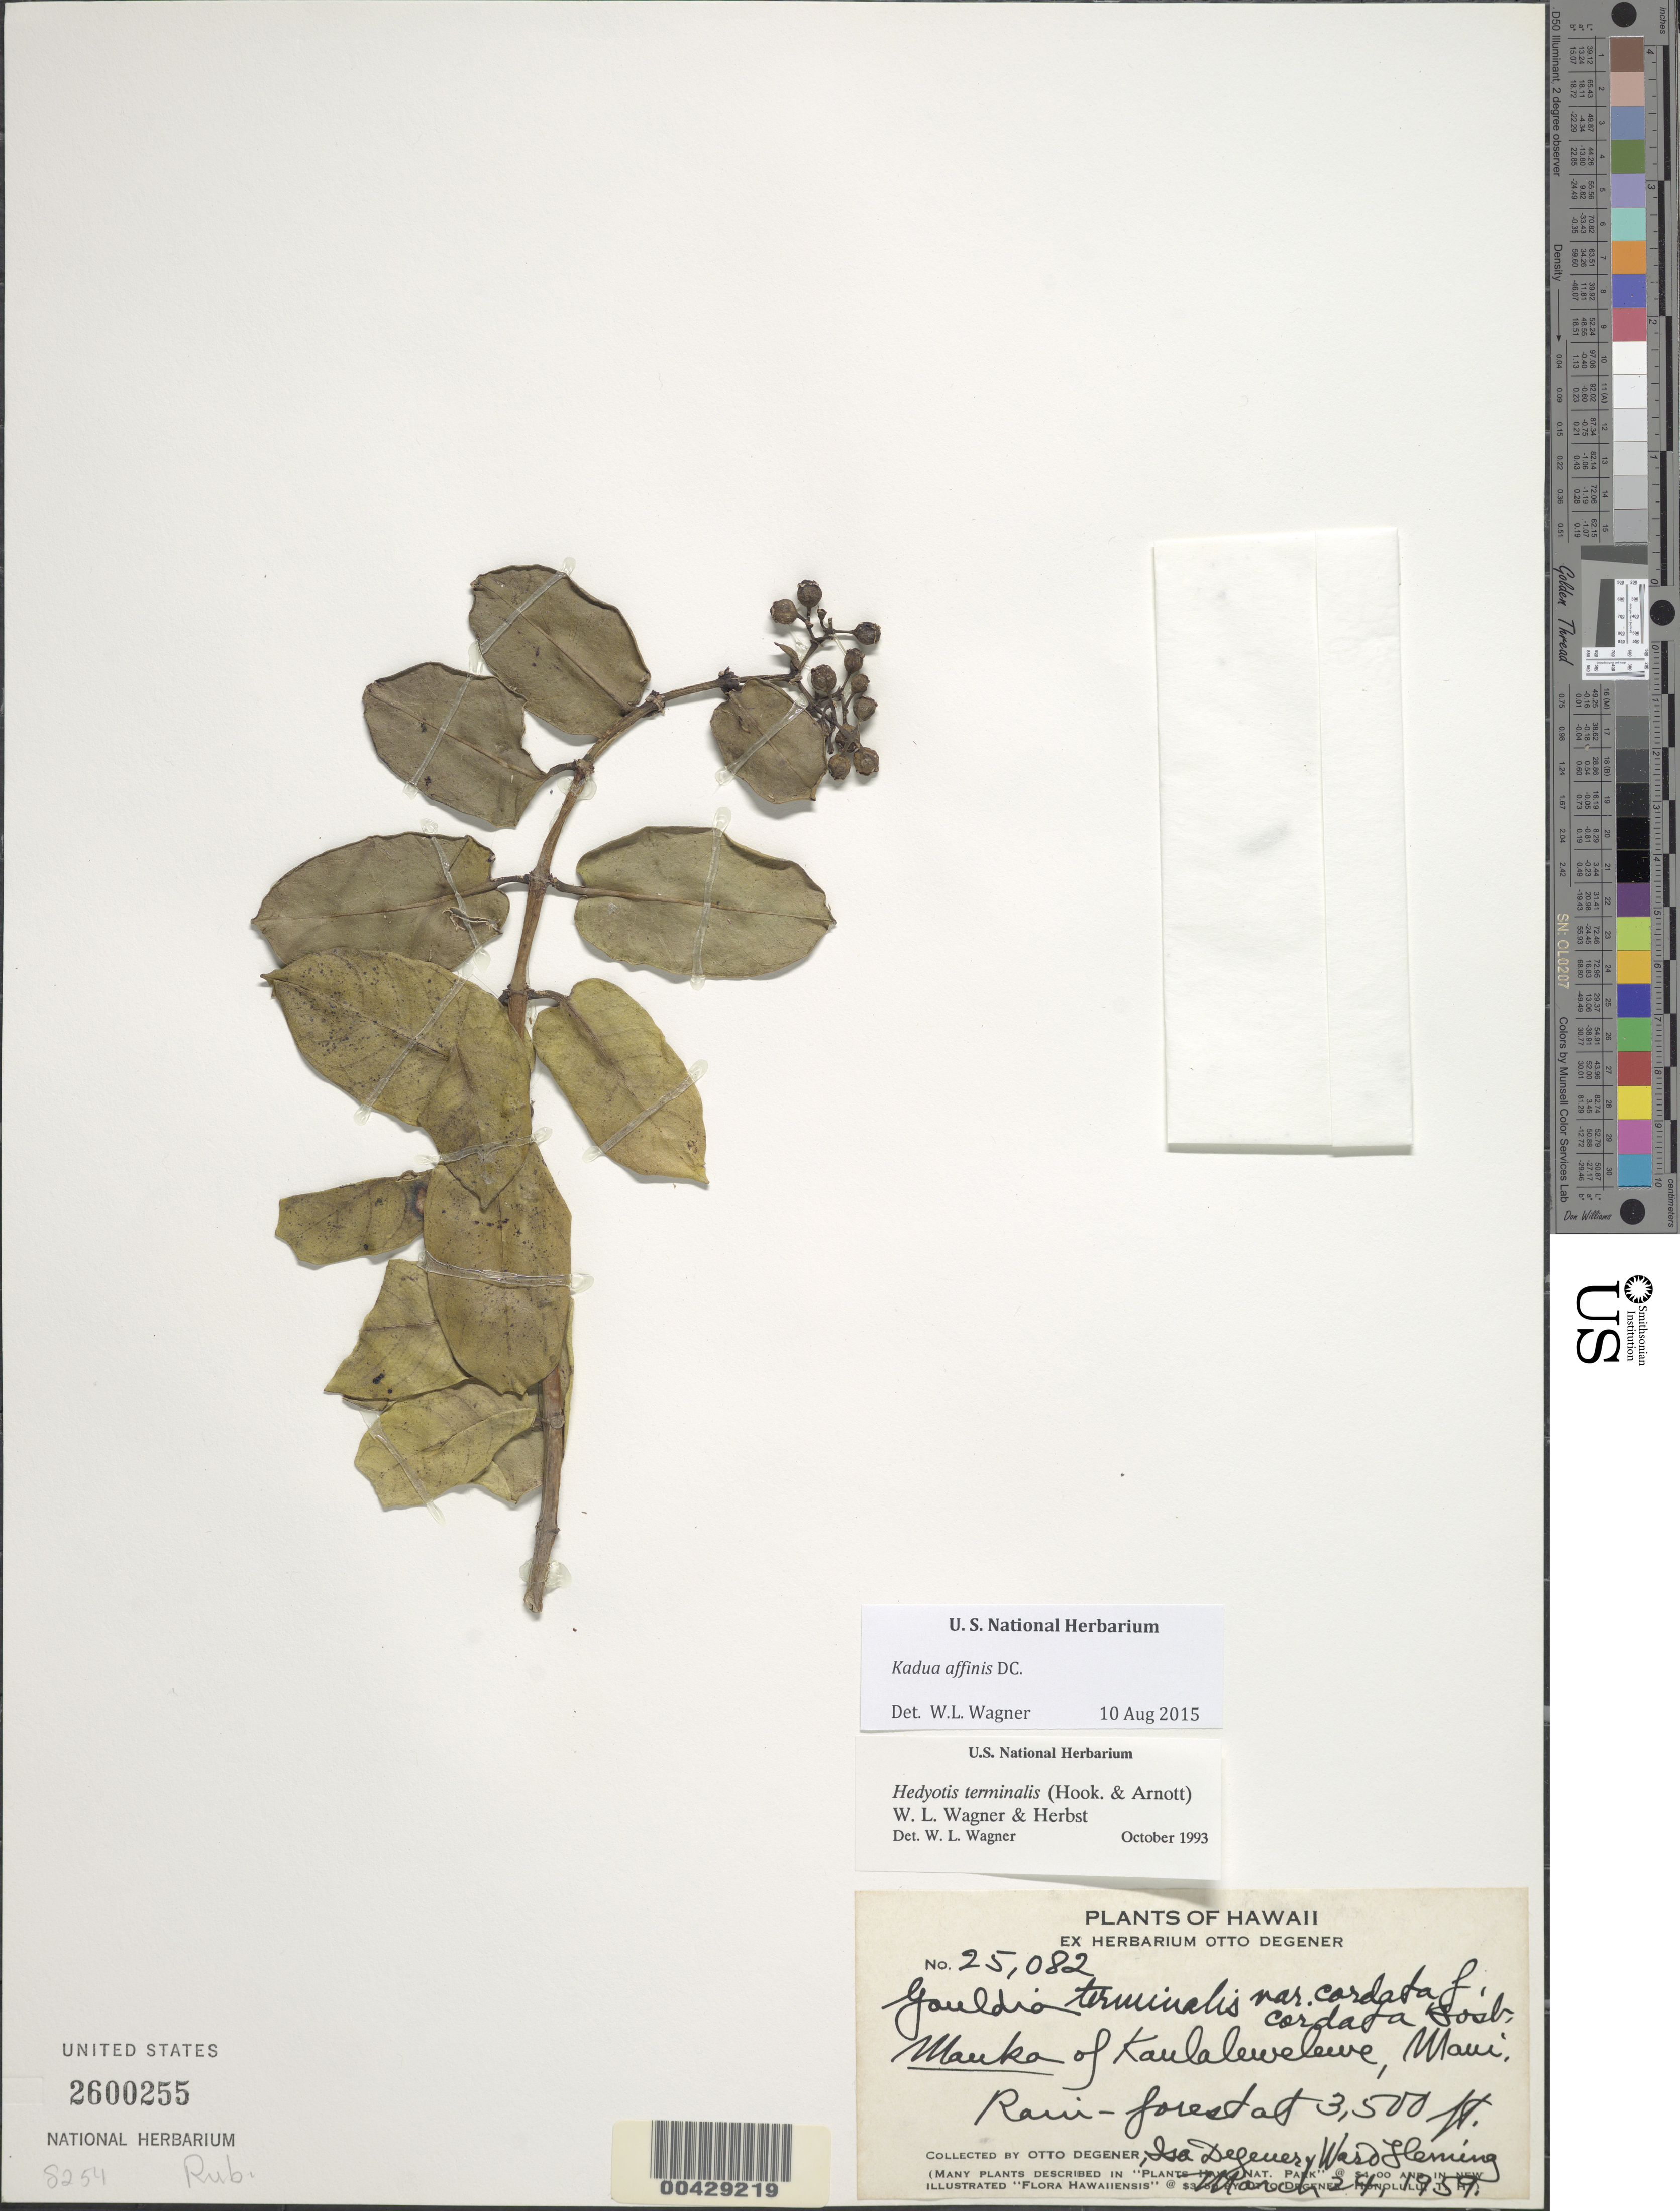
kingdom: Plantae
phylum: Tracheophyta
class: Magnoliopsida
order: Gentianales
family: Rubiaceae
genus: Kadua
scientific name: Kadua affinis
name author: DC.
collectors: O. Degener, I. Degener & W. Fleming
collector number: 25082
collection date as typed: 24 Mar 1959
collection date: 1959-03-24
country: United States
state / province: Hawaii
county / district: Maui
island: Maui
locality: Mauka of Kaulalewelewe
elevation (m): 1067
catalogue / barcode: US 2600255